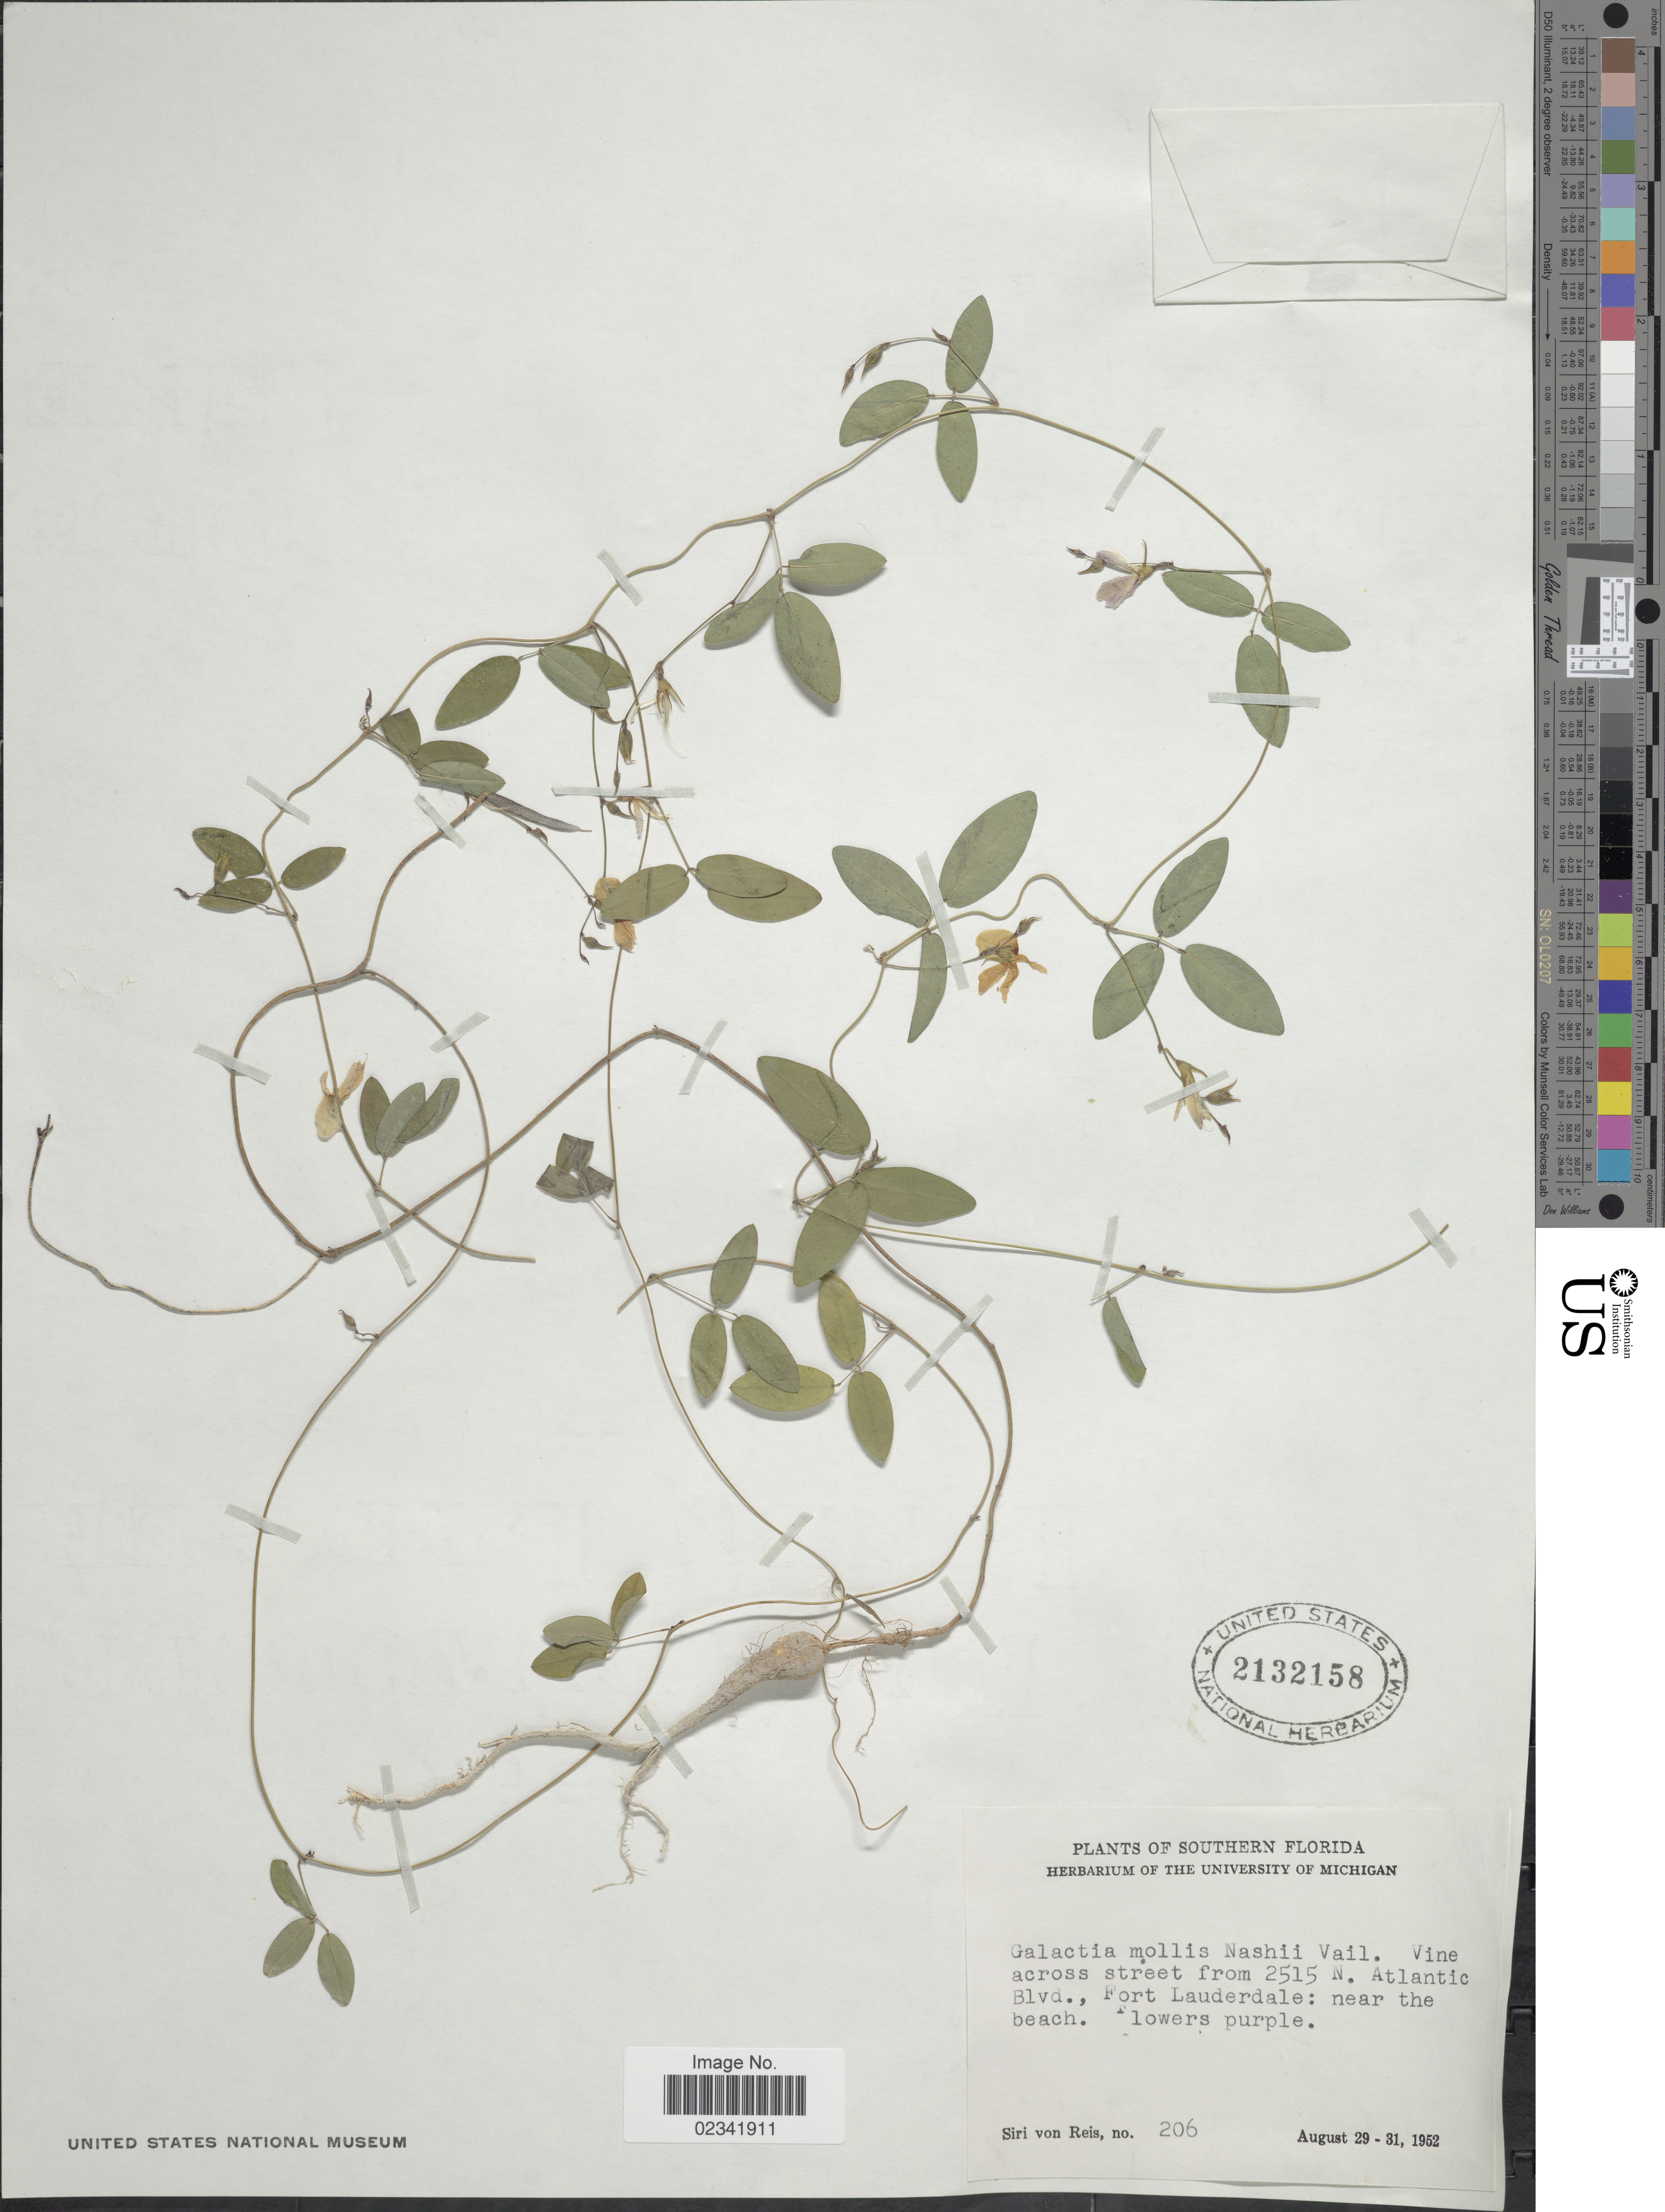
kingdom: Plantae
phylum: Tracheophyta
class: Magnoliopsida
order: Fabales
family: Fabaceae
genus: Galactia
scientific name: Galactia volubilis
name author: (L.) Britton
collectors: S. Von Reis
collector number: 206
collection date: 1952-08-29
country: United States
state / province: Florida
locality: Vine across street from 2515 N. Atlantic Blvd., Fort Lauderdale, near the beach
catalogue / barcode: US 2132158